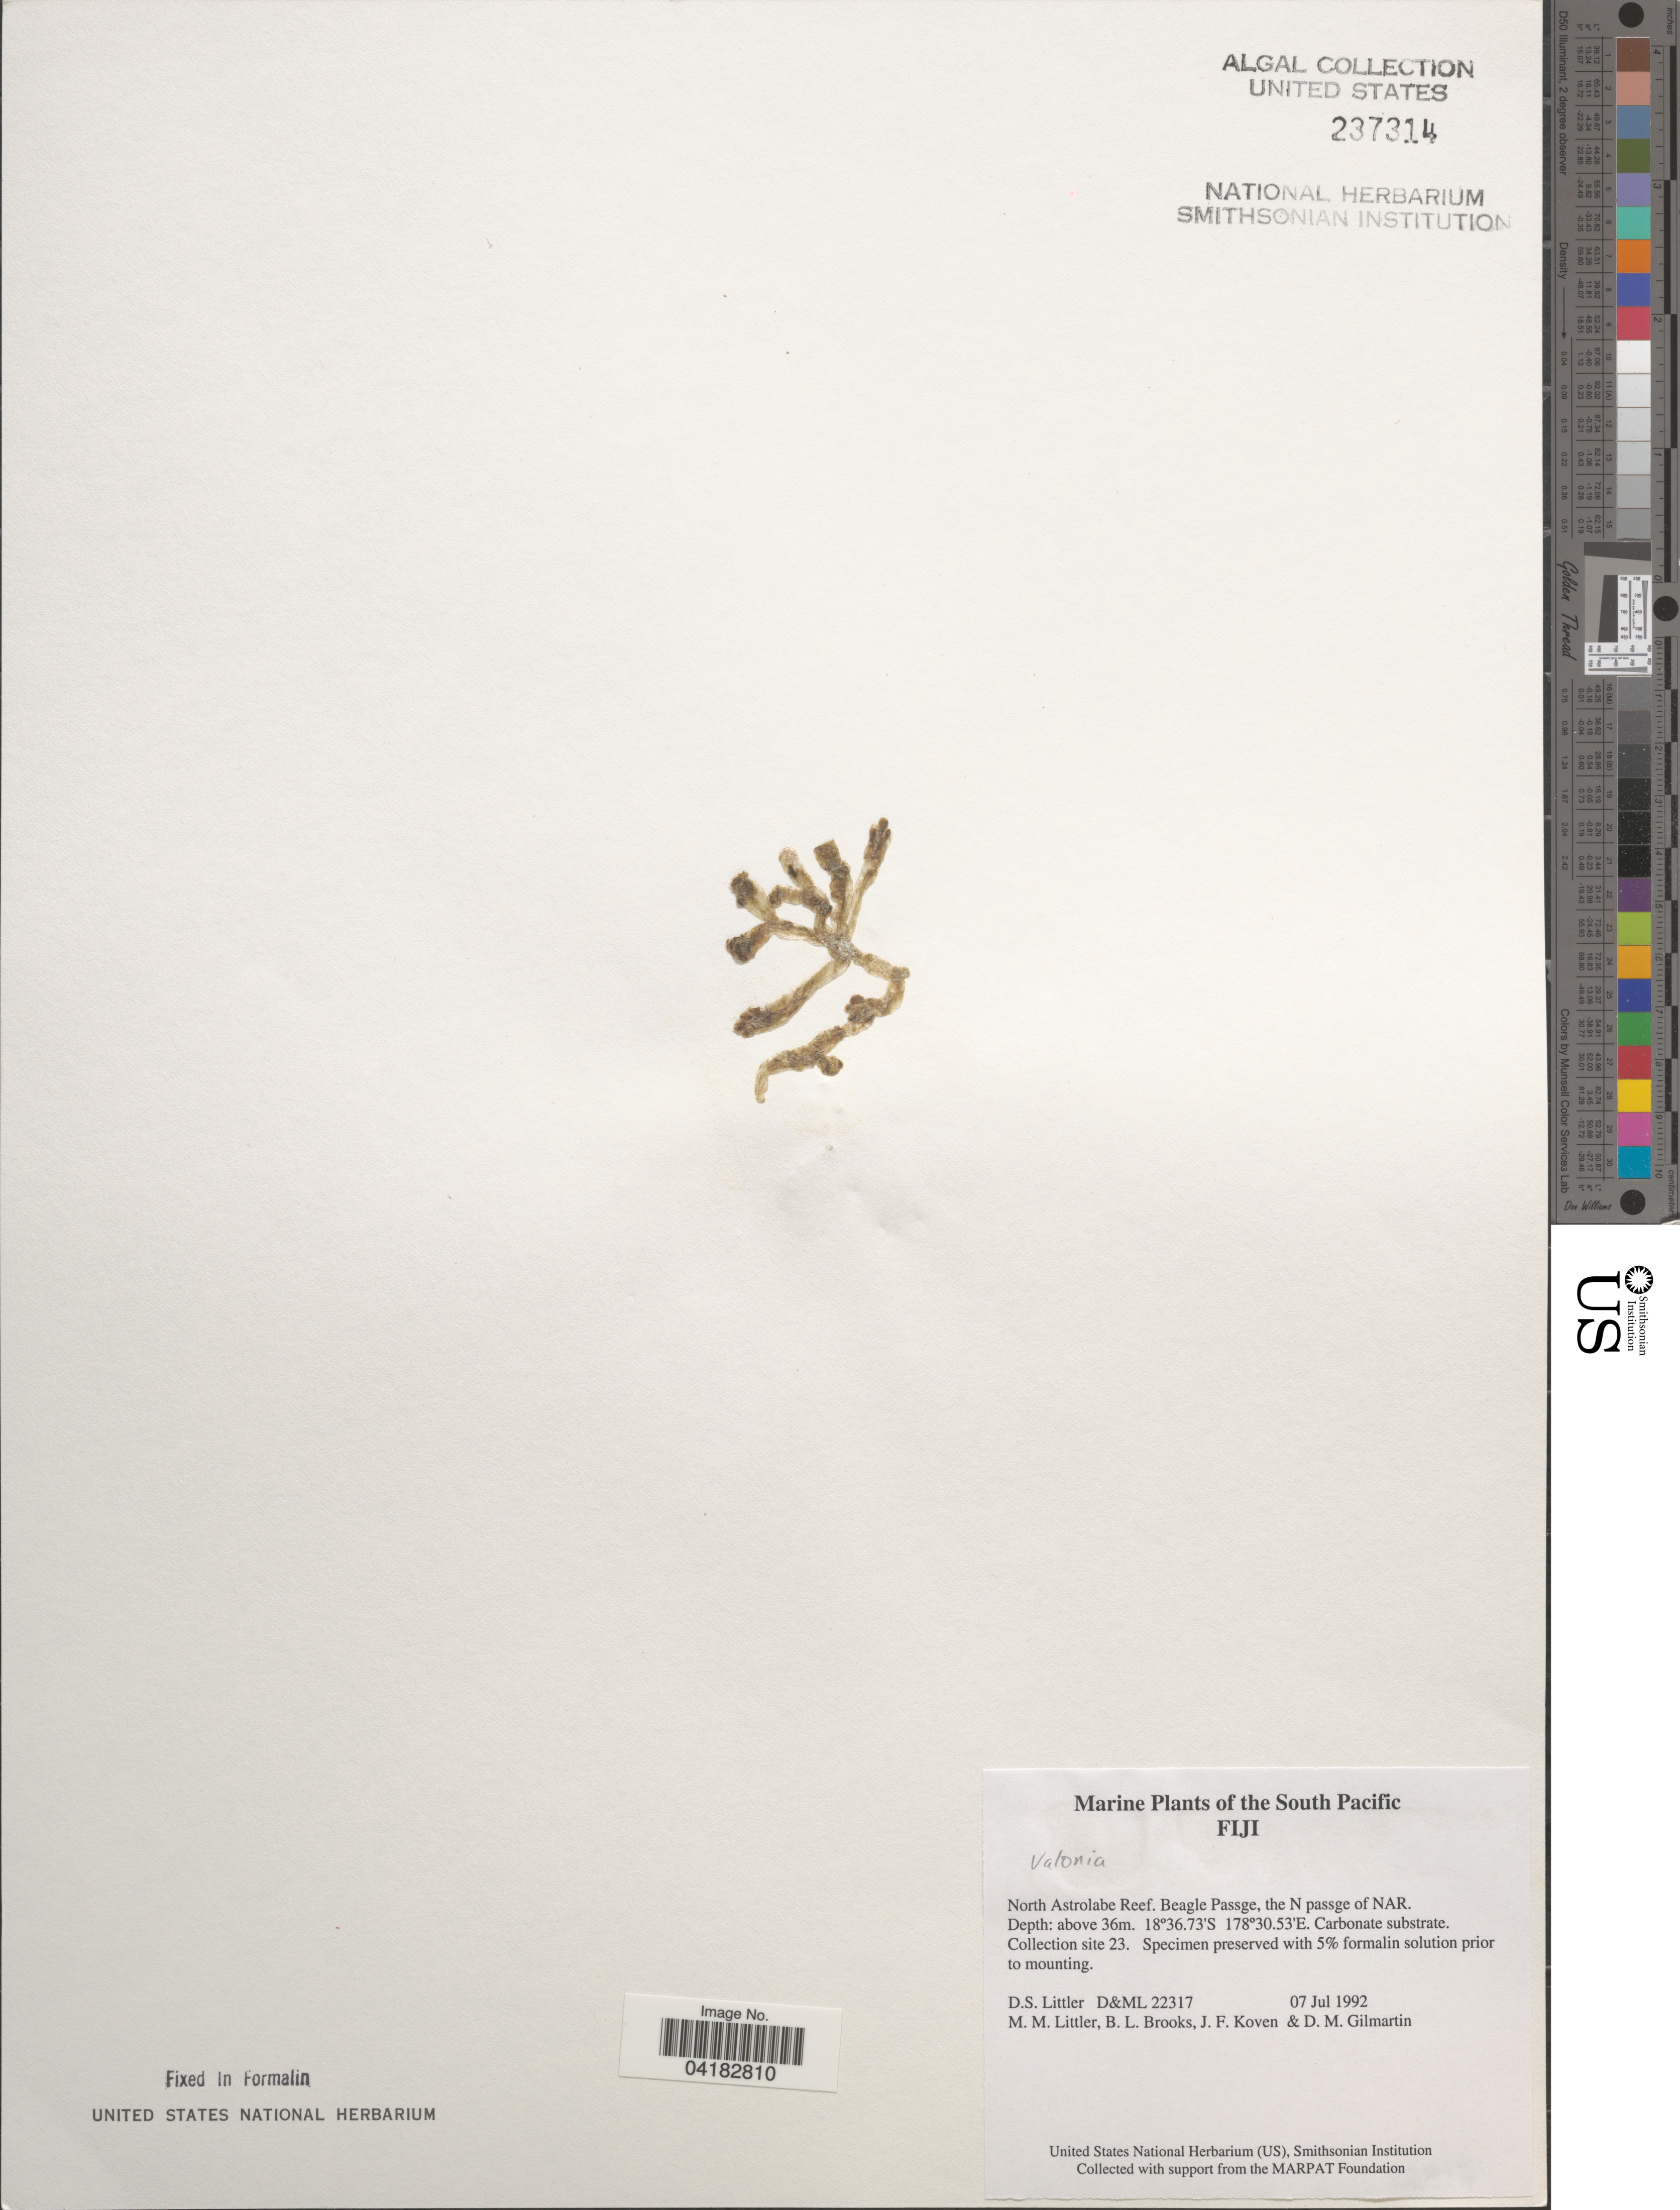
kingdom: Plantae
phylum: Chlorophyta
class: Ulvophyceae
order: Siphonocladales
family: Valoniaceae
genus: Valonia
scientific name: Valonia sp.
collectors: D. S. Littler, B. Brooks, J. Koven & D. Gilmartin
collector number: D&ML22317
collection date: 1992-07-07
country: Fiji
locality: South Pacific. North Astrolabe Reef. Beagle Passge, the N passge of NAR. Collection site 23.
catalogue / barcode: US 237314